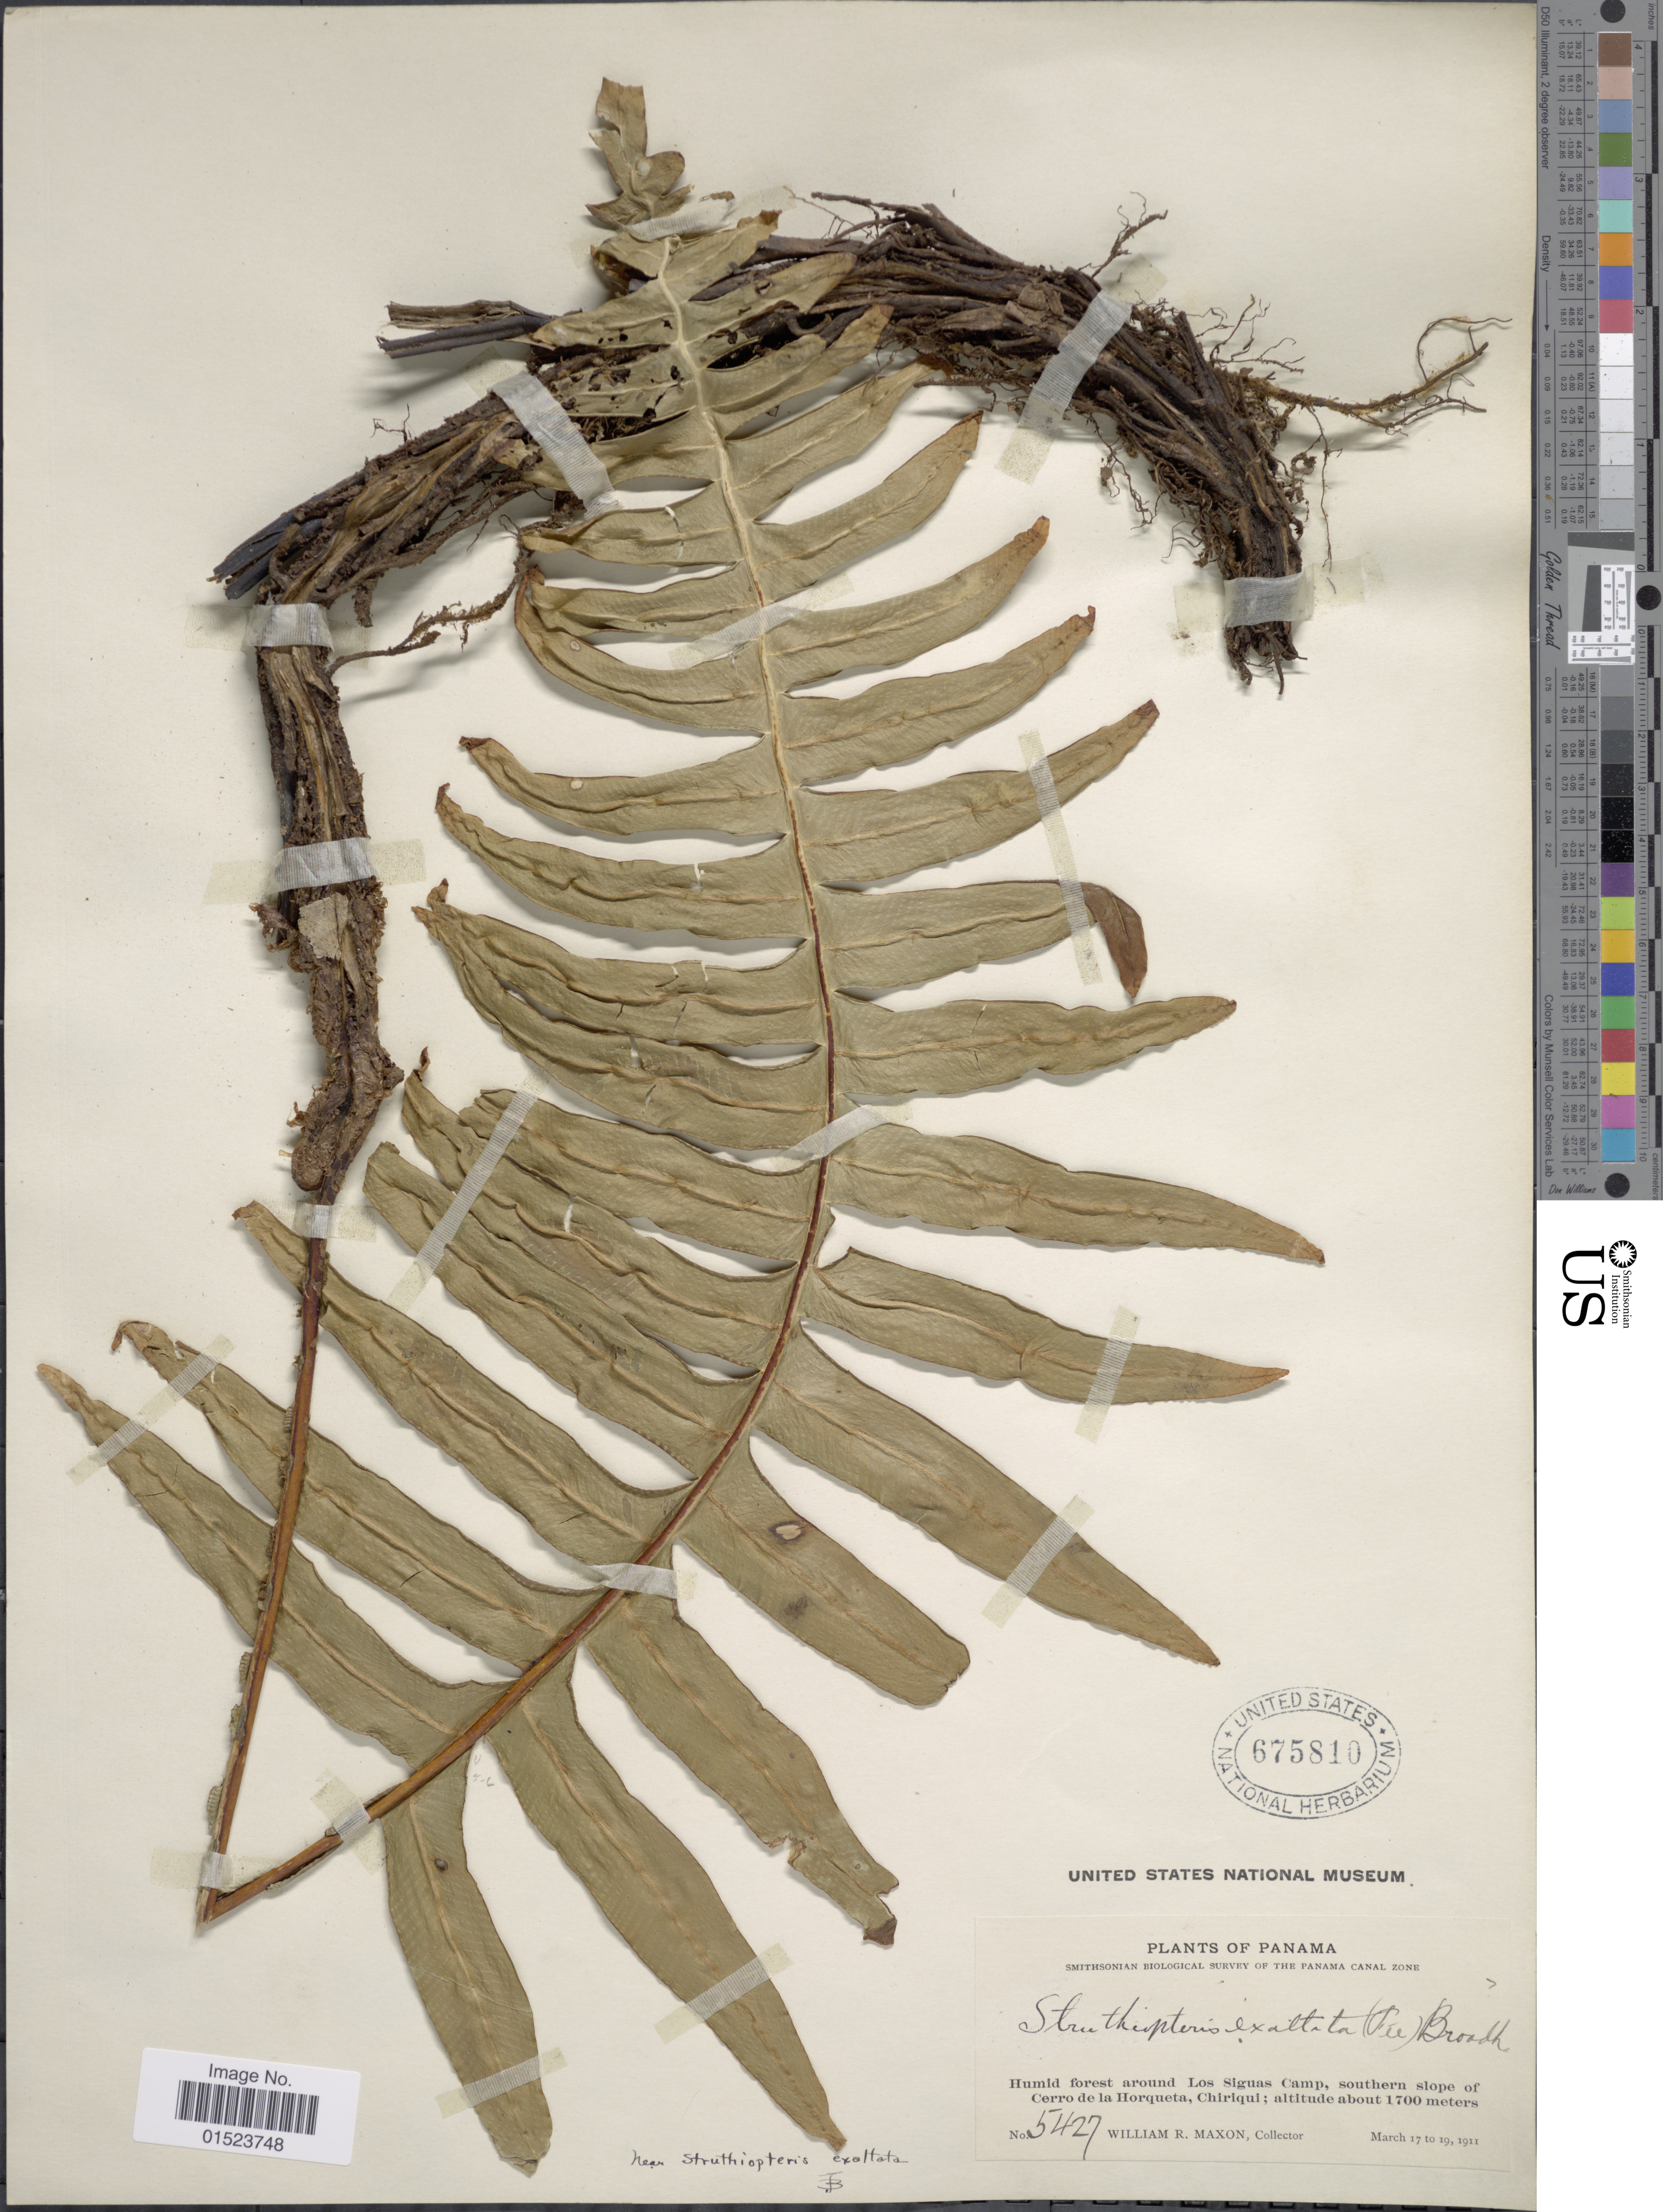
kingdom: Plantae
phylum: Tracheophyta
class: Polypodiopsida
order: Polypodiales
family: Blechnaceae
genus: Blechnum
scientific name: Blechnum divergens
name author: (Kunze) Mett.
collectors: W. R. Maxon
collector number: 5427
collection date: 1911-03-17/1911-03-19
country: Panama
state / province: Chiriqui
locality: Humid forest around Los Siguas Camp, southern slope of Cerro de la Horqueta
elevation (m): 1700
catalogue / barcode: US 675810